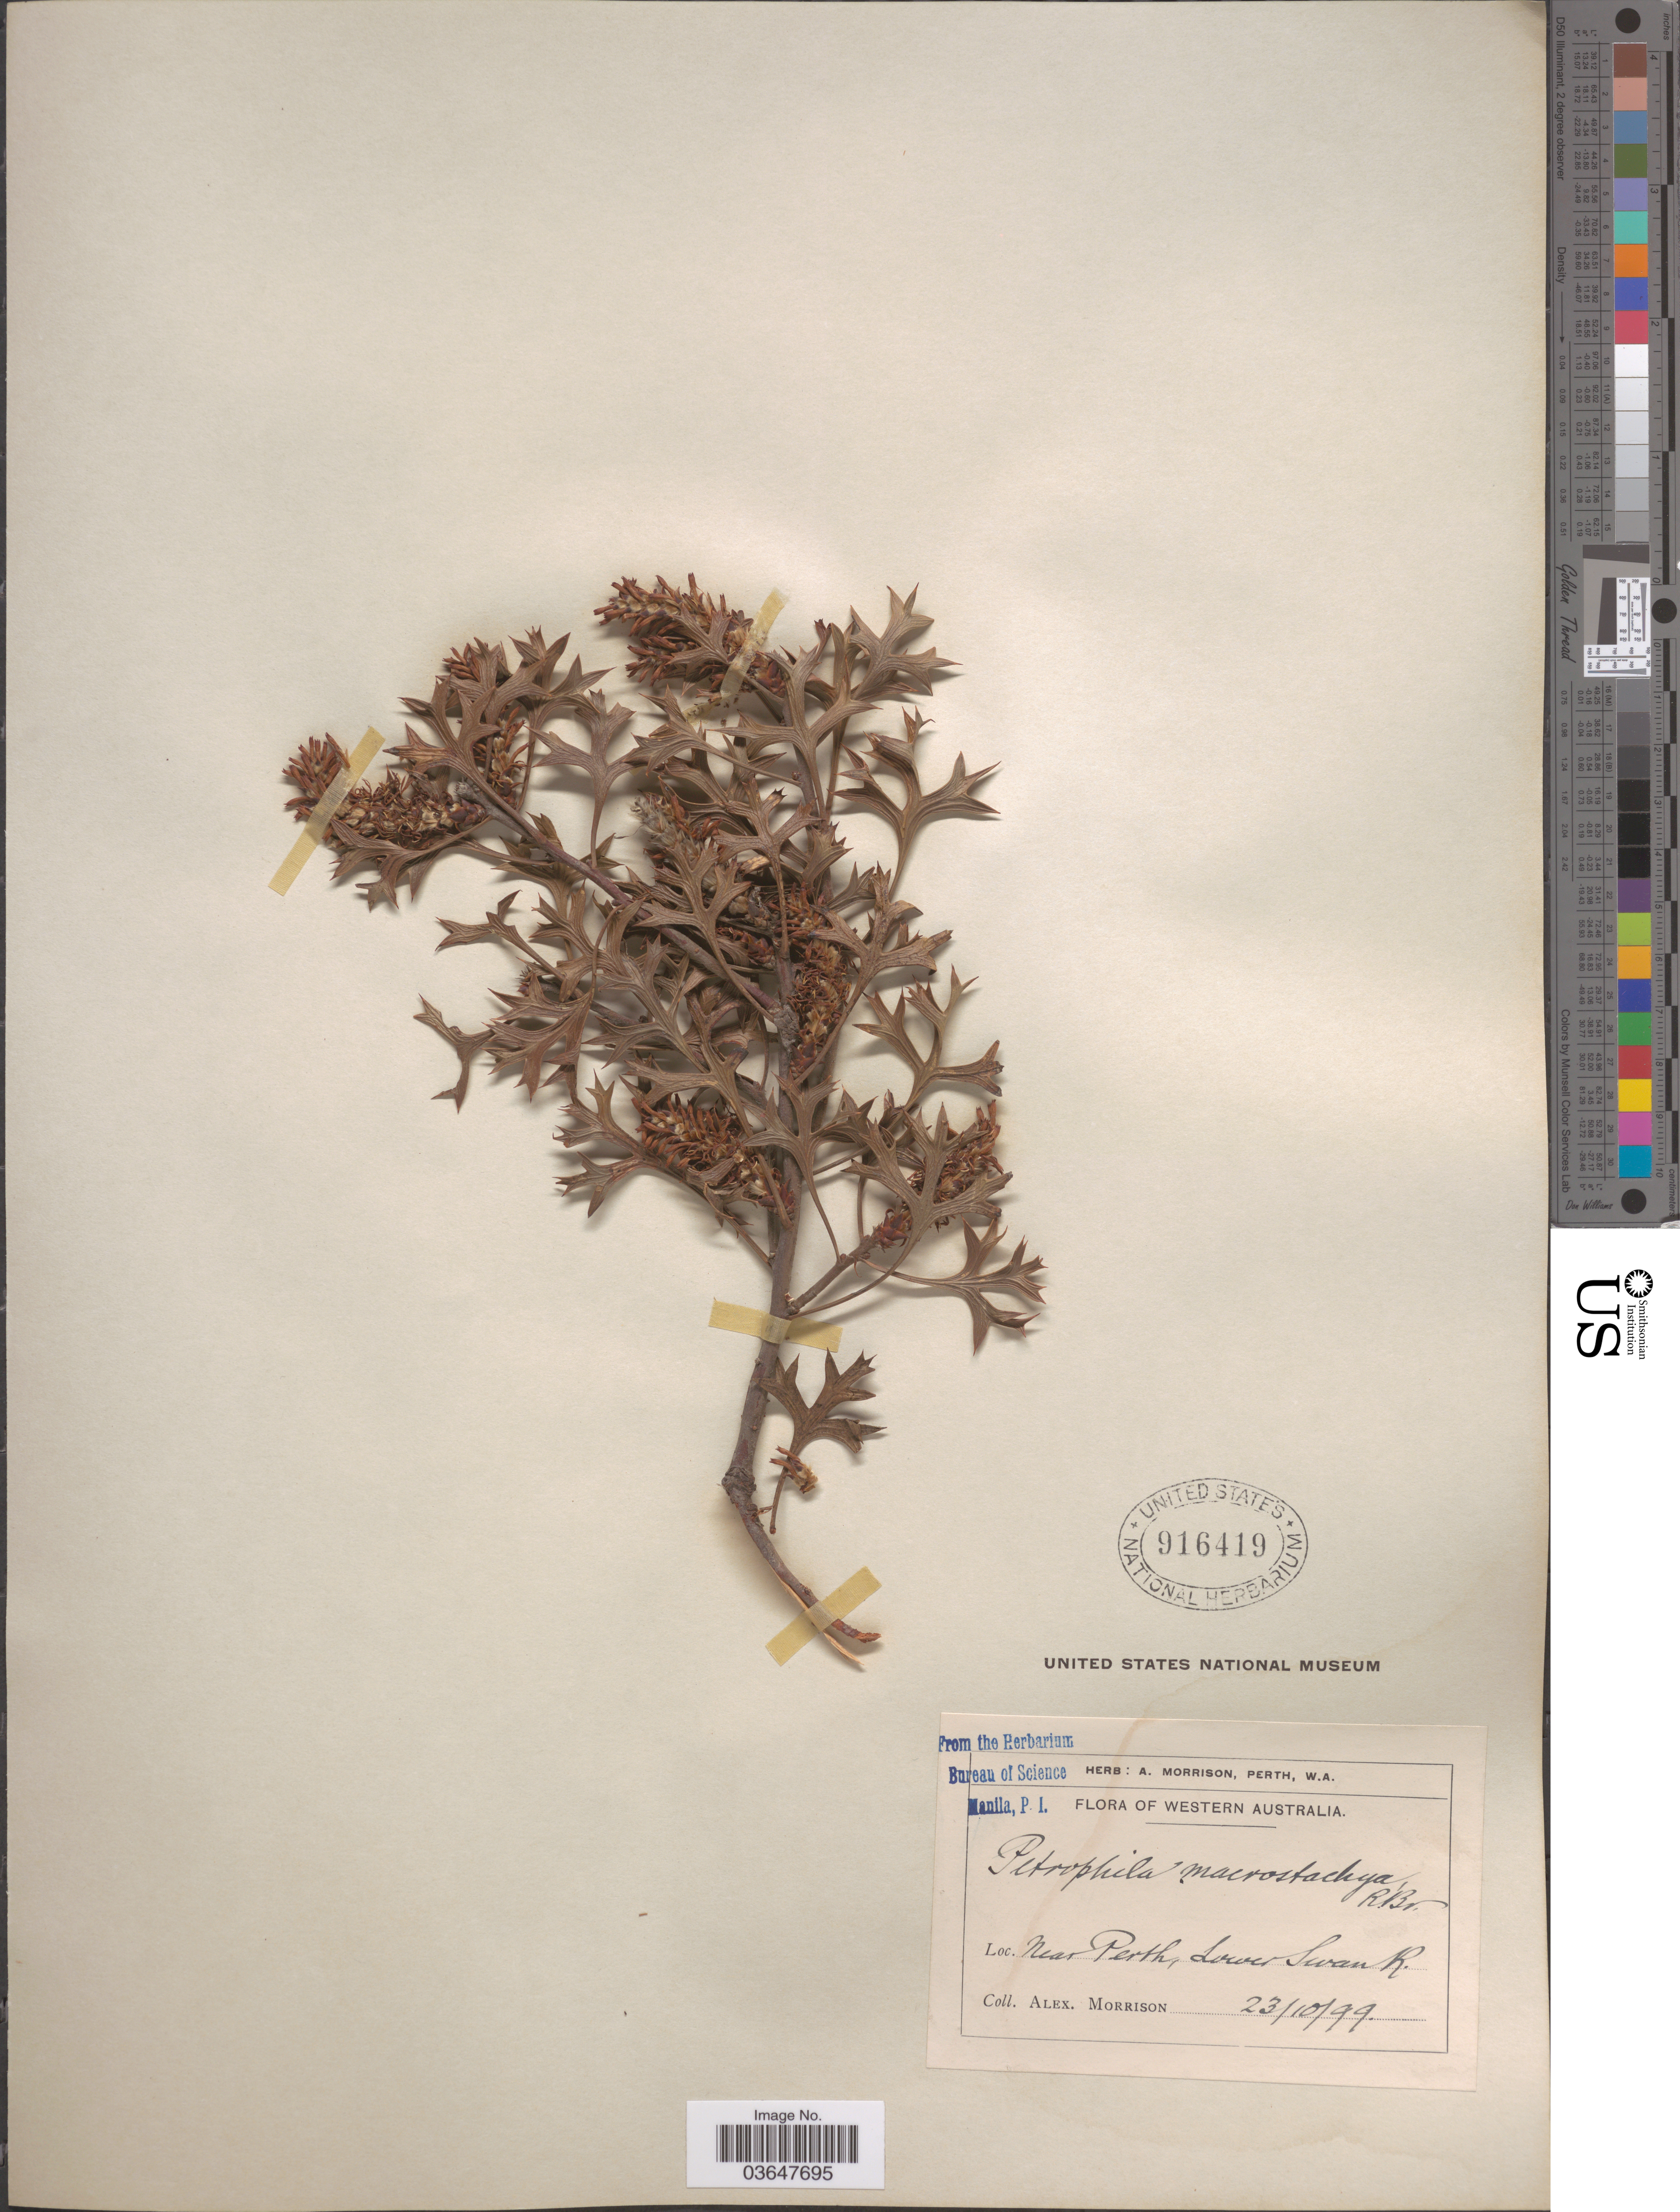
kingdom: Plantae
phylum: Tracheophyta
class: Magnoliopsida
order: Proteales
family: Proteaceae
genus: Petrophile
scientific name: Petrophile macrostachya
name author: R. Br.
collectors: A. Morrison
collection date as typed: Transcribed d/m/y: 23/10/99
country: Australia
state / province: Western Australia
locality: Near Perth, Lower Swan R.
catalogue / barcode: US 916419